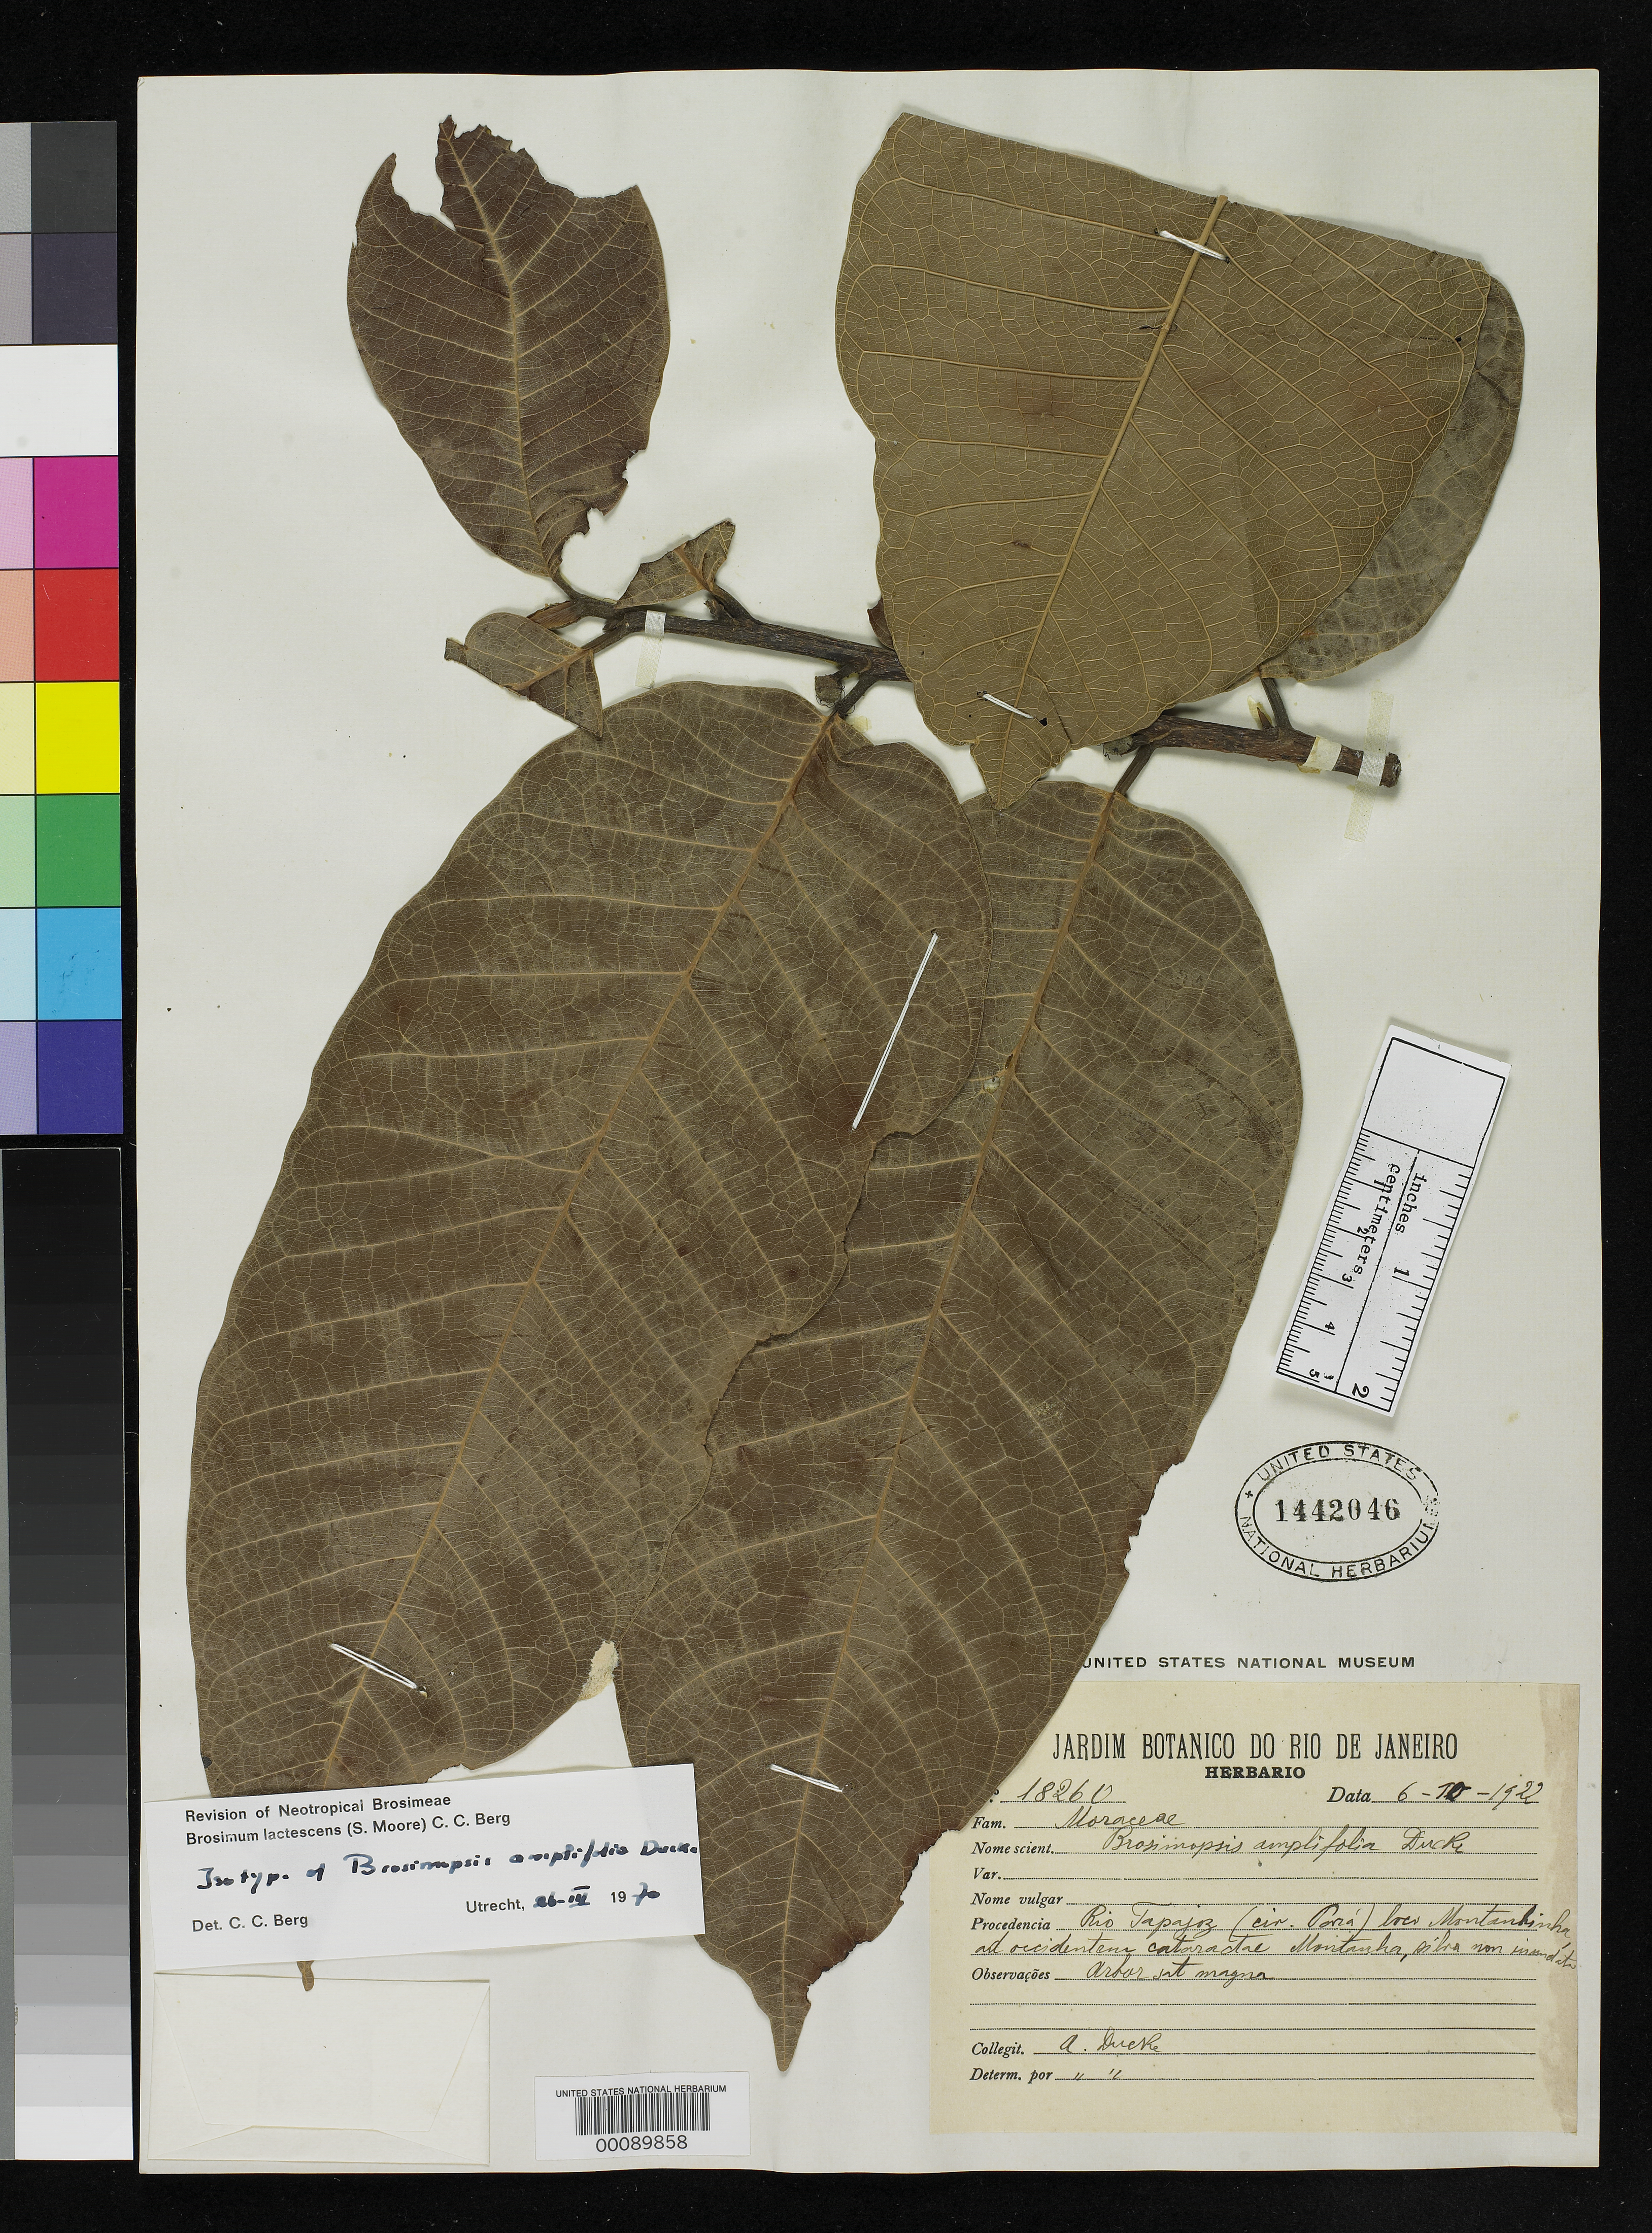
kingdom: Plantae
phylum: Tracheophyta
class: Magnoliopsida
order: Rosales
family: Moraceae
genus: Brosimopsis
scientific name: Brosimopsis amplifolia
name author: Ducke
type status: Isotype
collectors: A. Ducke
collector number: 18260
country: Brazil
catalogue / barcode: US 1442046